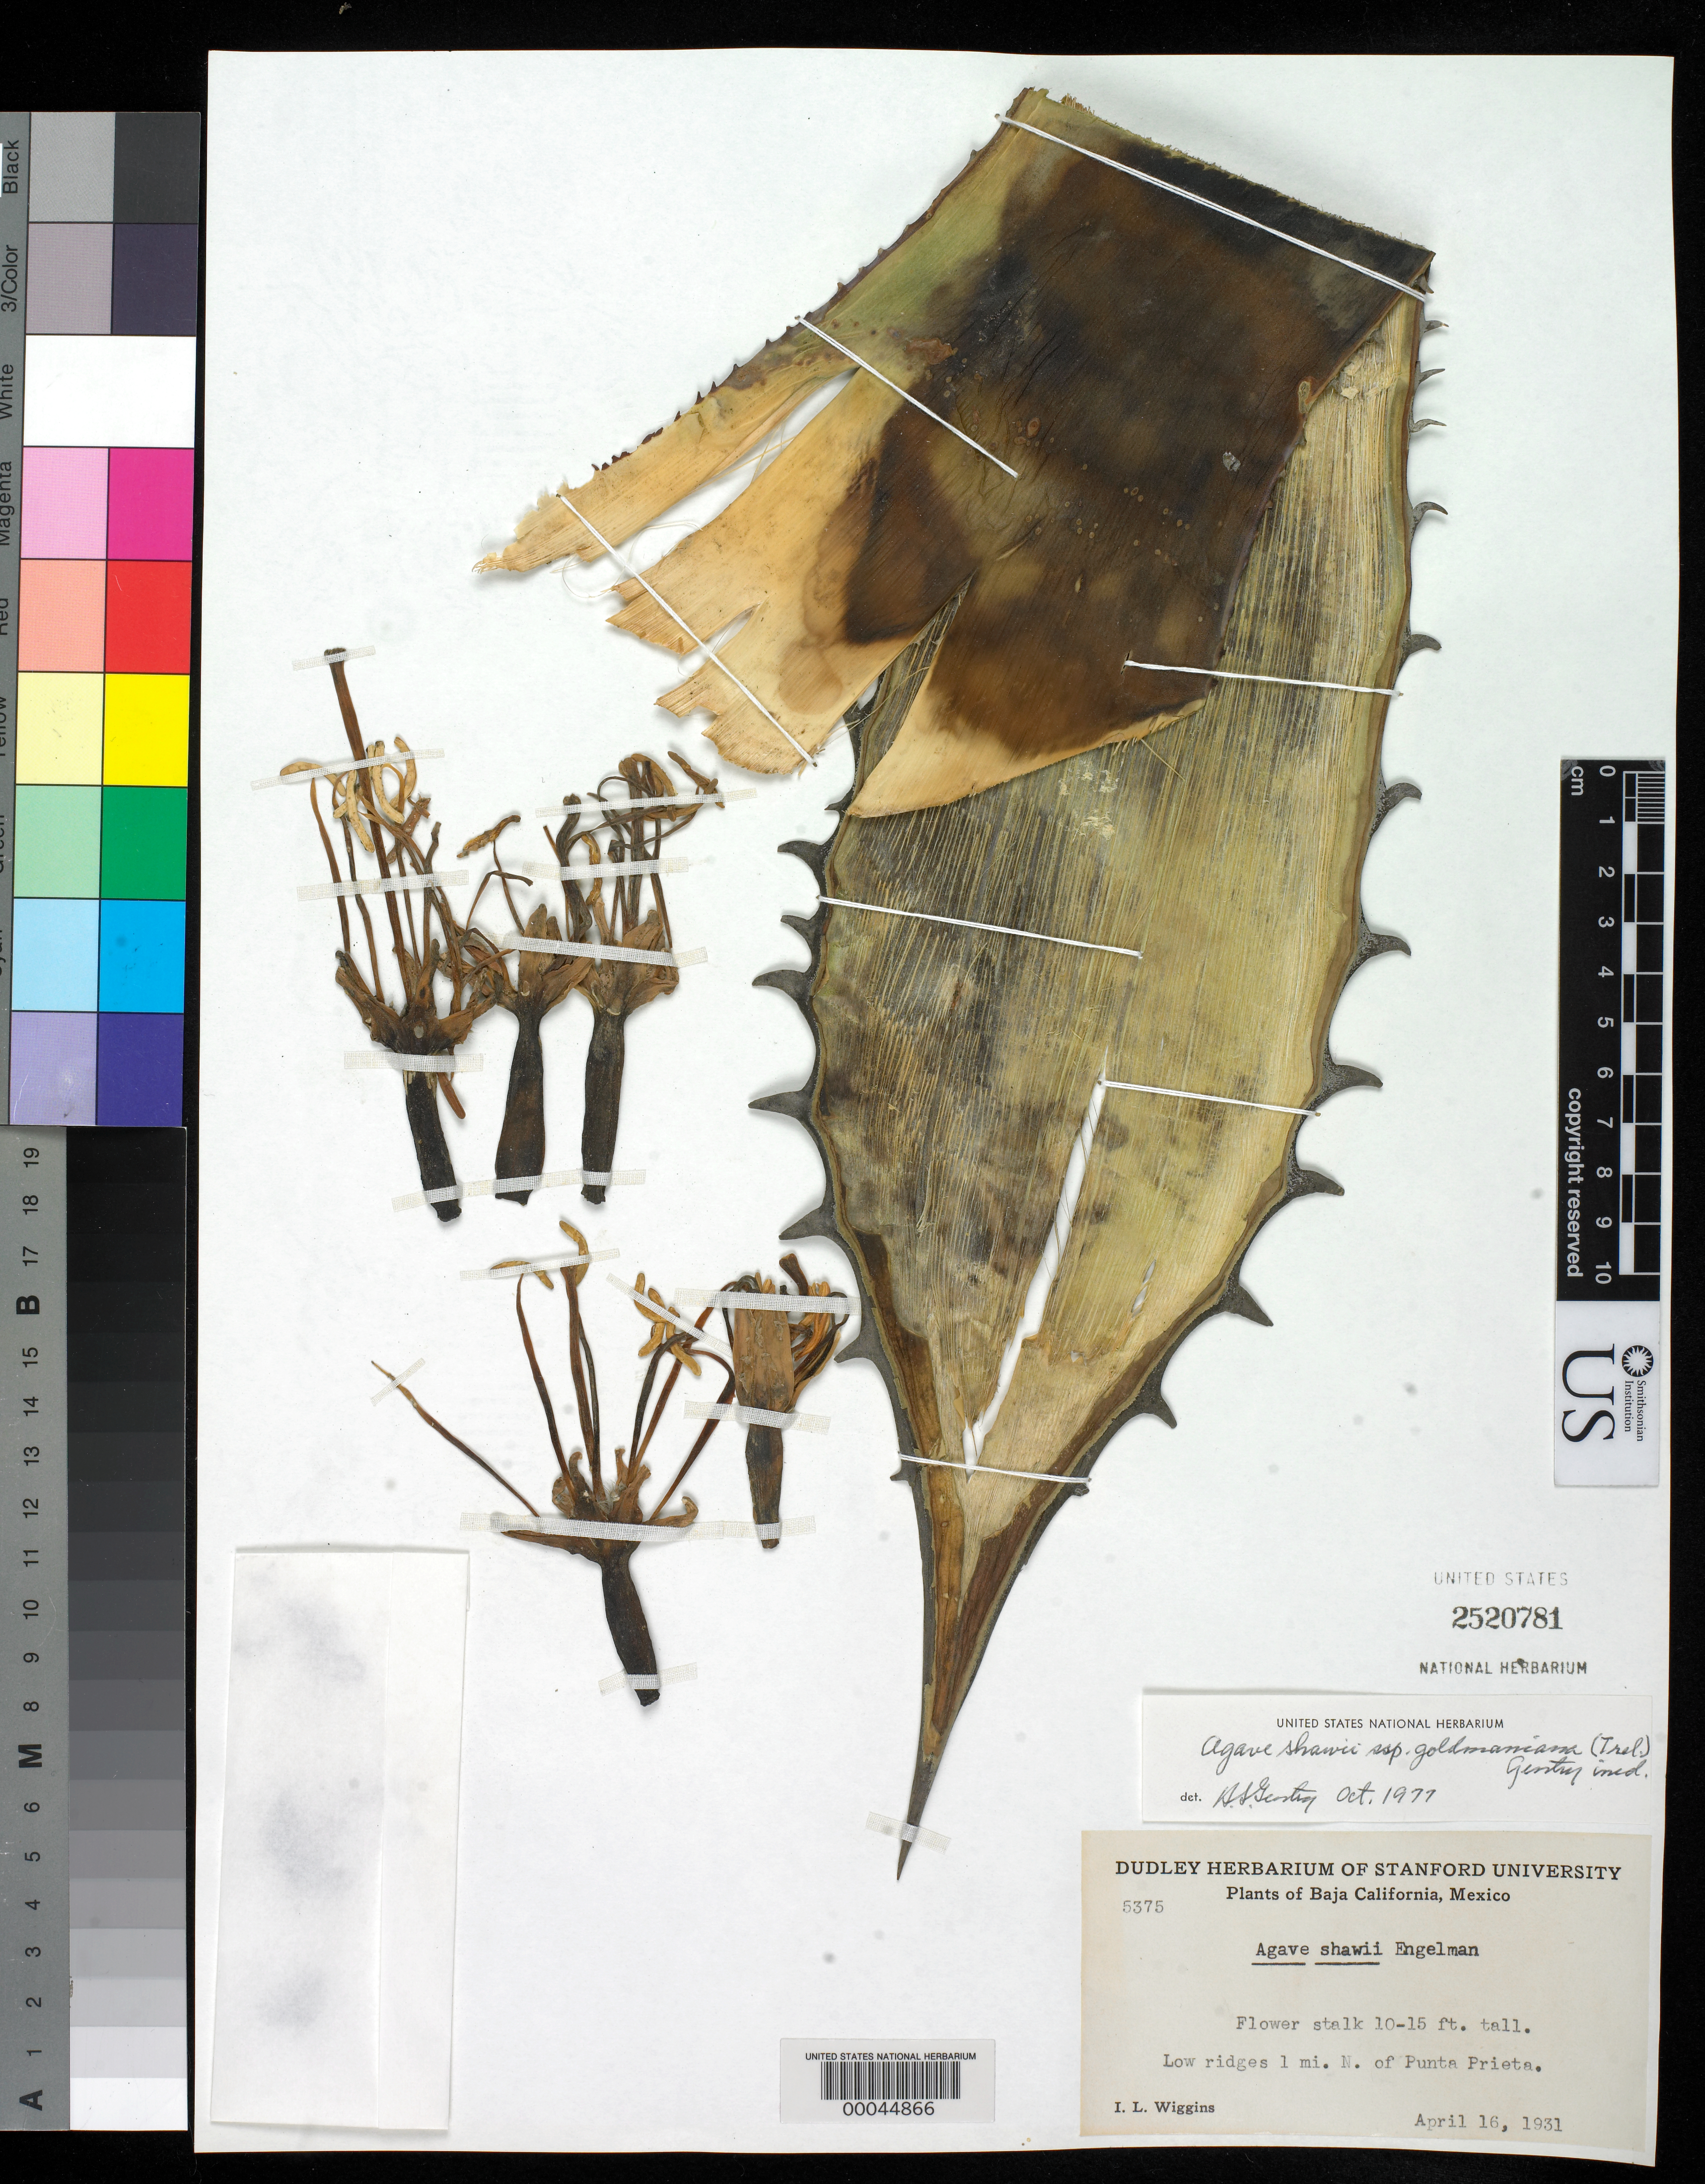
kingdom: Plantae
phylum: Tracheophyta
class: Liliopsida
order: Asparagales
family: Asparagaceae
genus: Agave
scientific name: Agave shawii subsp. goldmaniana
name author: (Trel.) Gentry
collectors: I. L. Wiggins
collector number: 5375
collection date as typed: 16 Apr 1931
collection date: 1931-04-16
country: Mexico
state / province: Baja California Norte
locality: Low ridges 1 mi N of Punta Prieta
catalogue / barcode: US 2520781